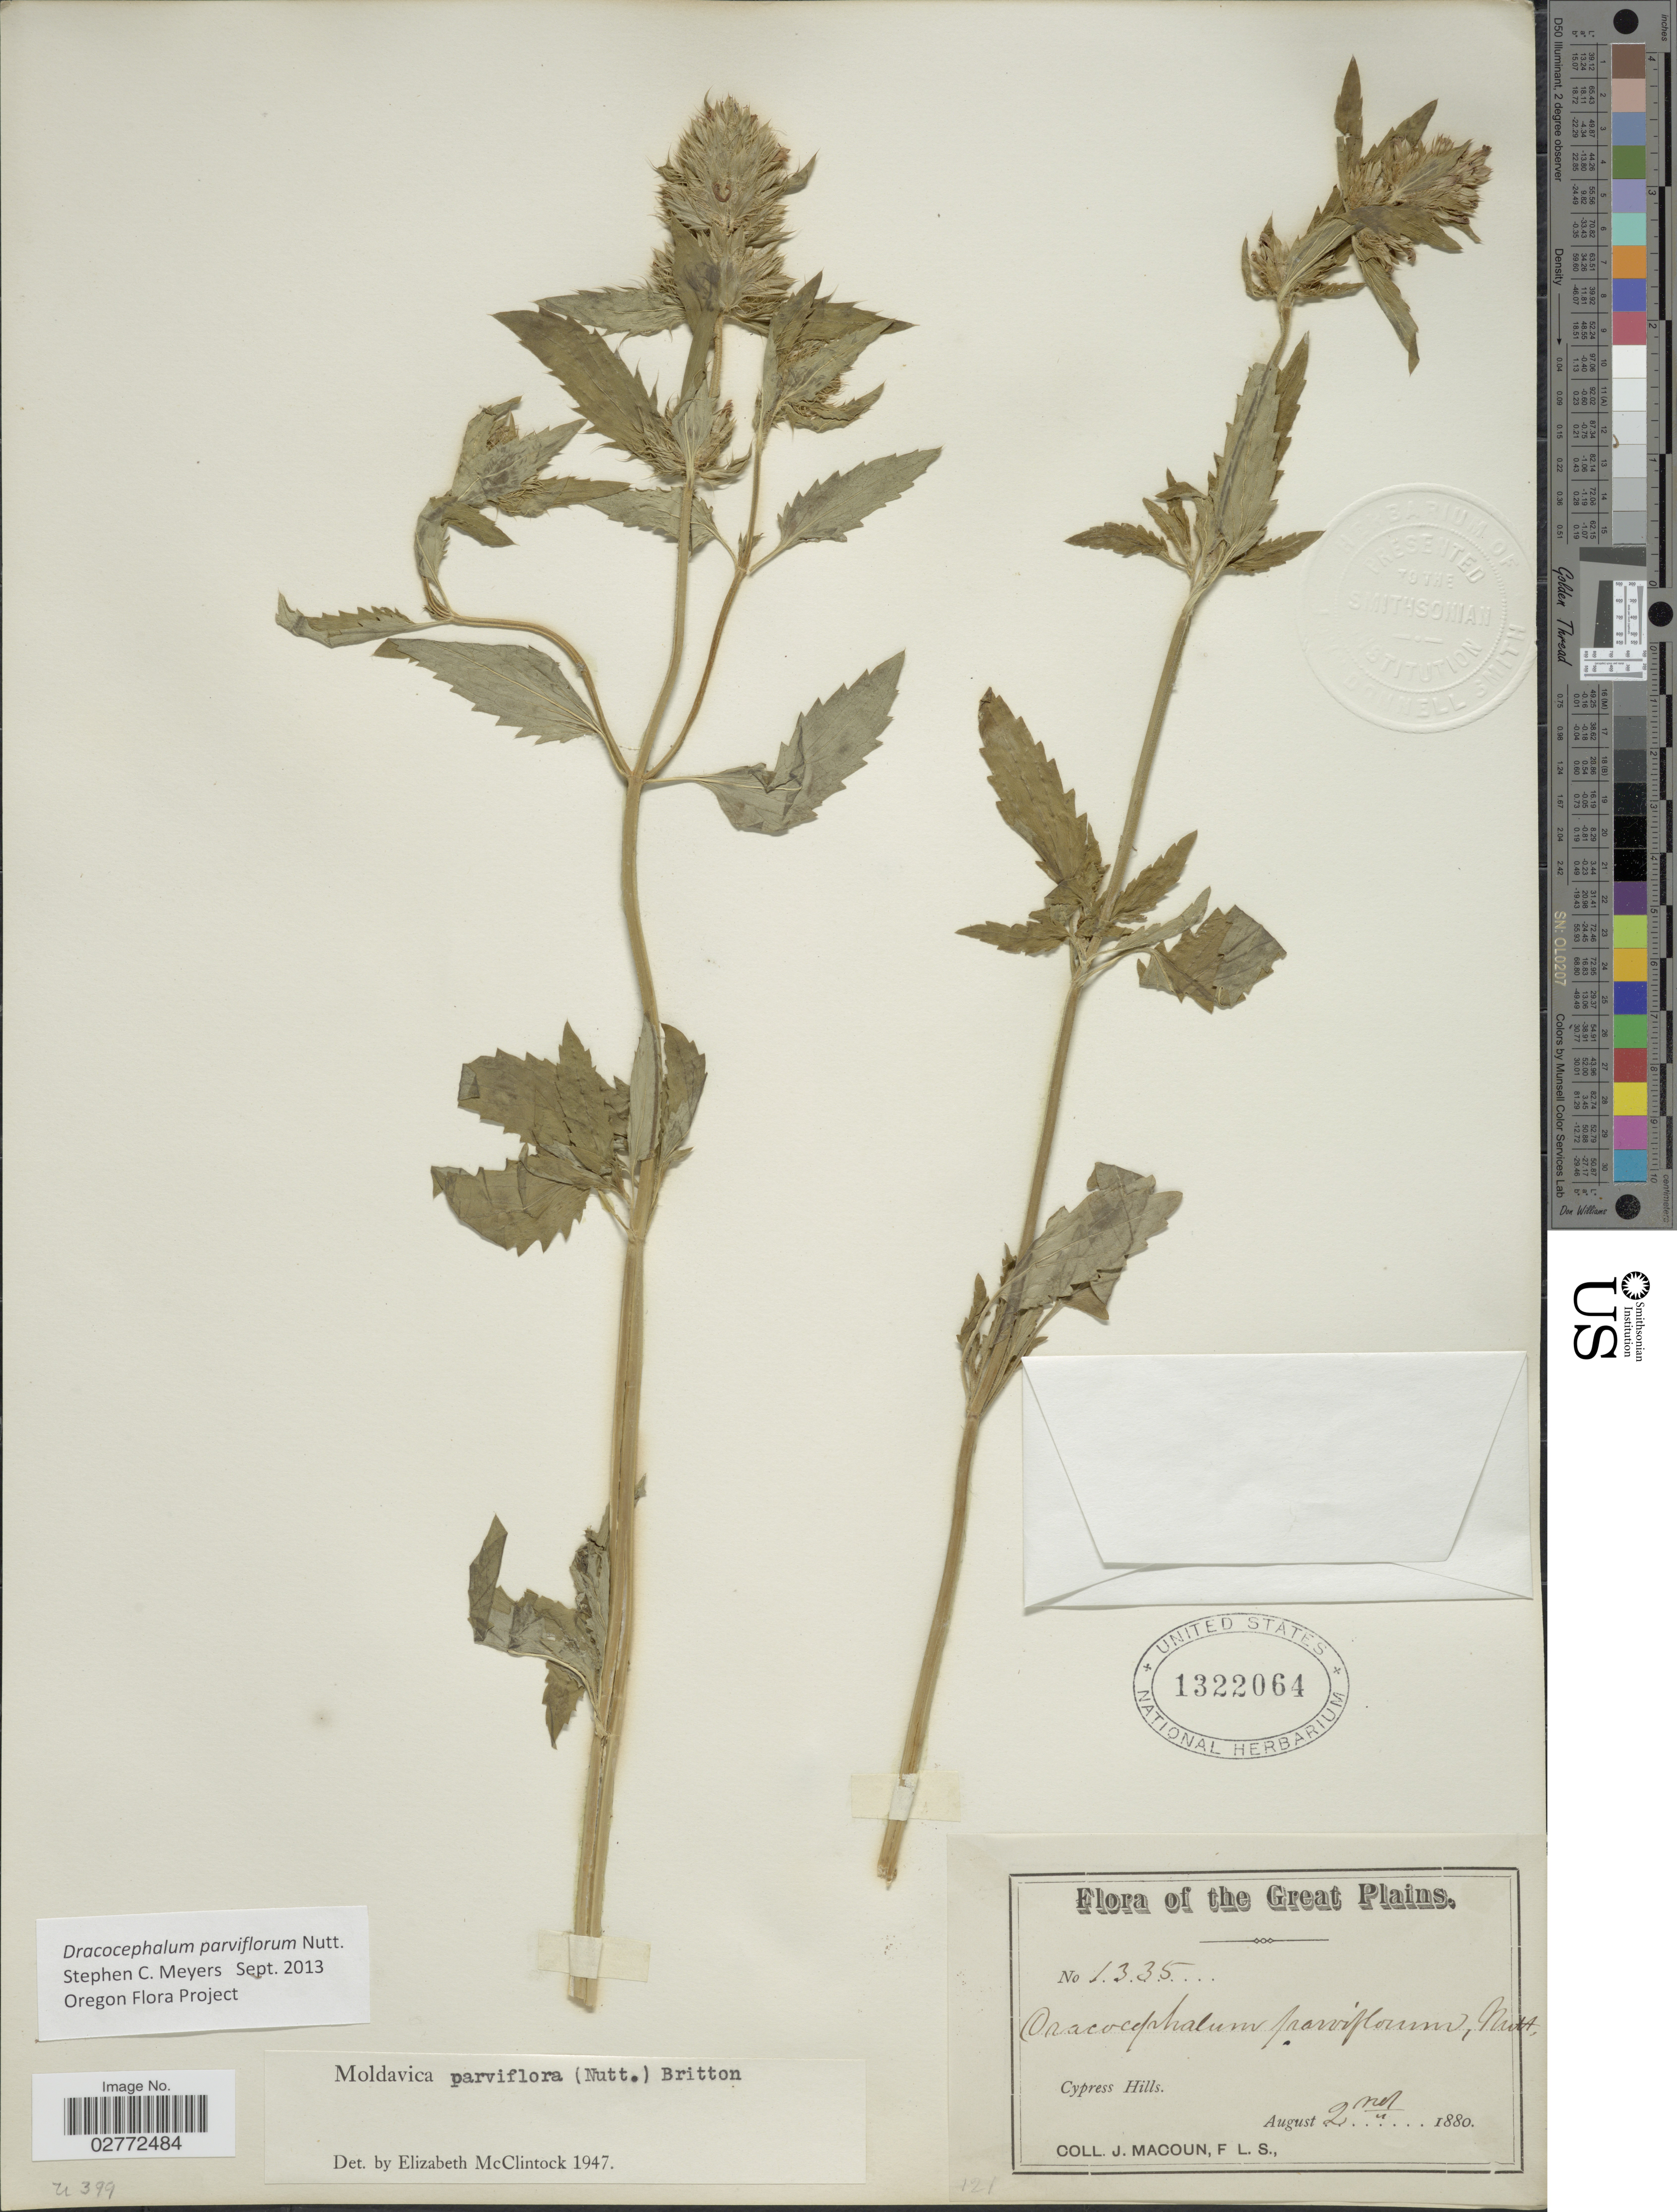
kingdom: Plantae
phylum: Tracheophyta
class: Magnoliopsida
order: Lamiales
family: Lamiaceae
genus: Dracocephalum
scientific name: Dracocephalum parviflorum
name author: Nutt.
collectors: J. Macoun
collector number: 1335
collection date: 1880-08-02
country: Canada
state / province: Northwest Territories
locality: The Great Plains. Cypress Hills.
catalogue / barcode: US 1322064